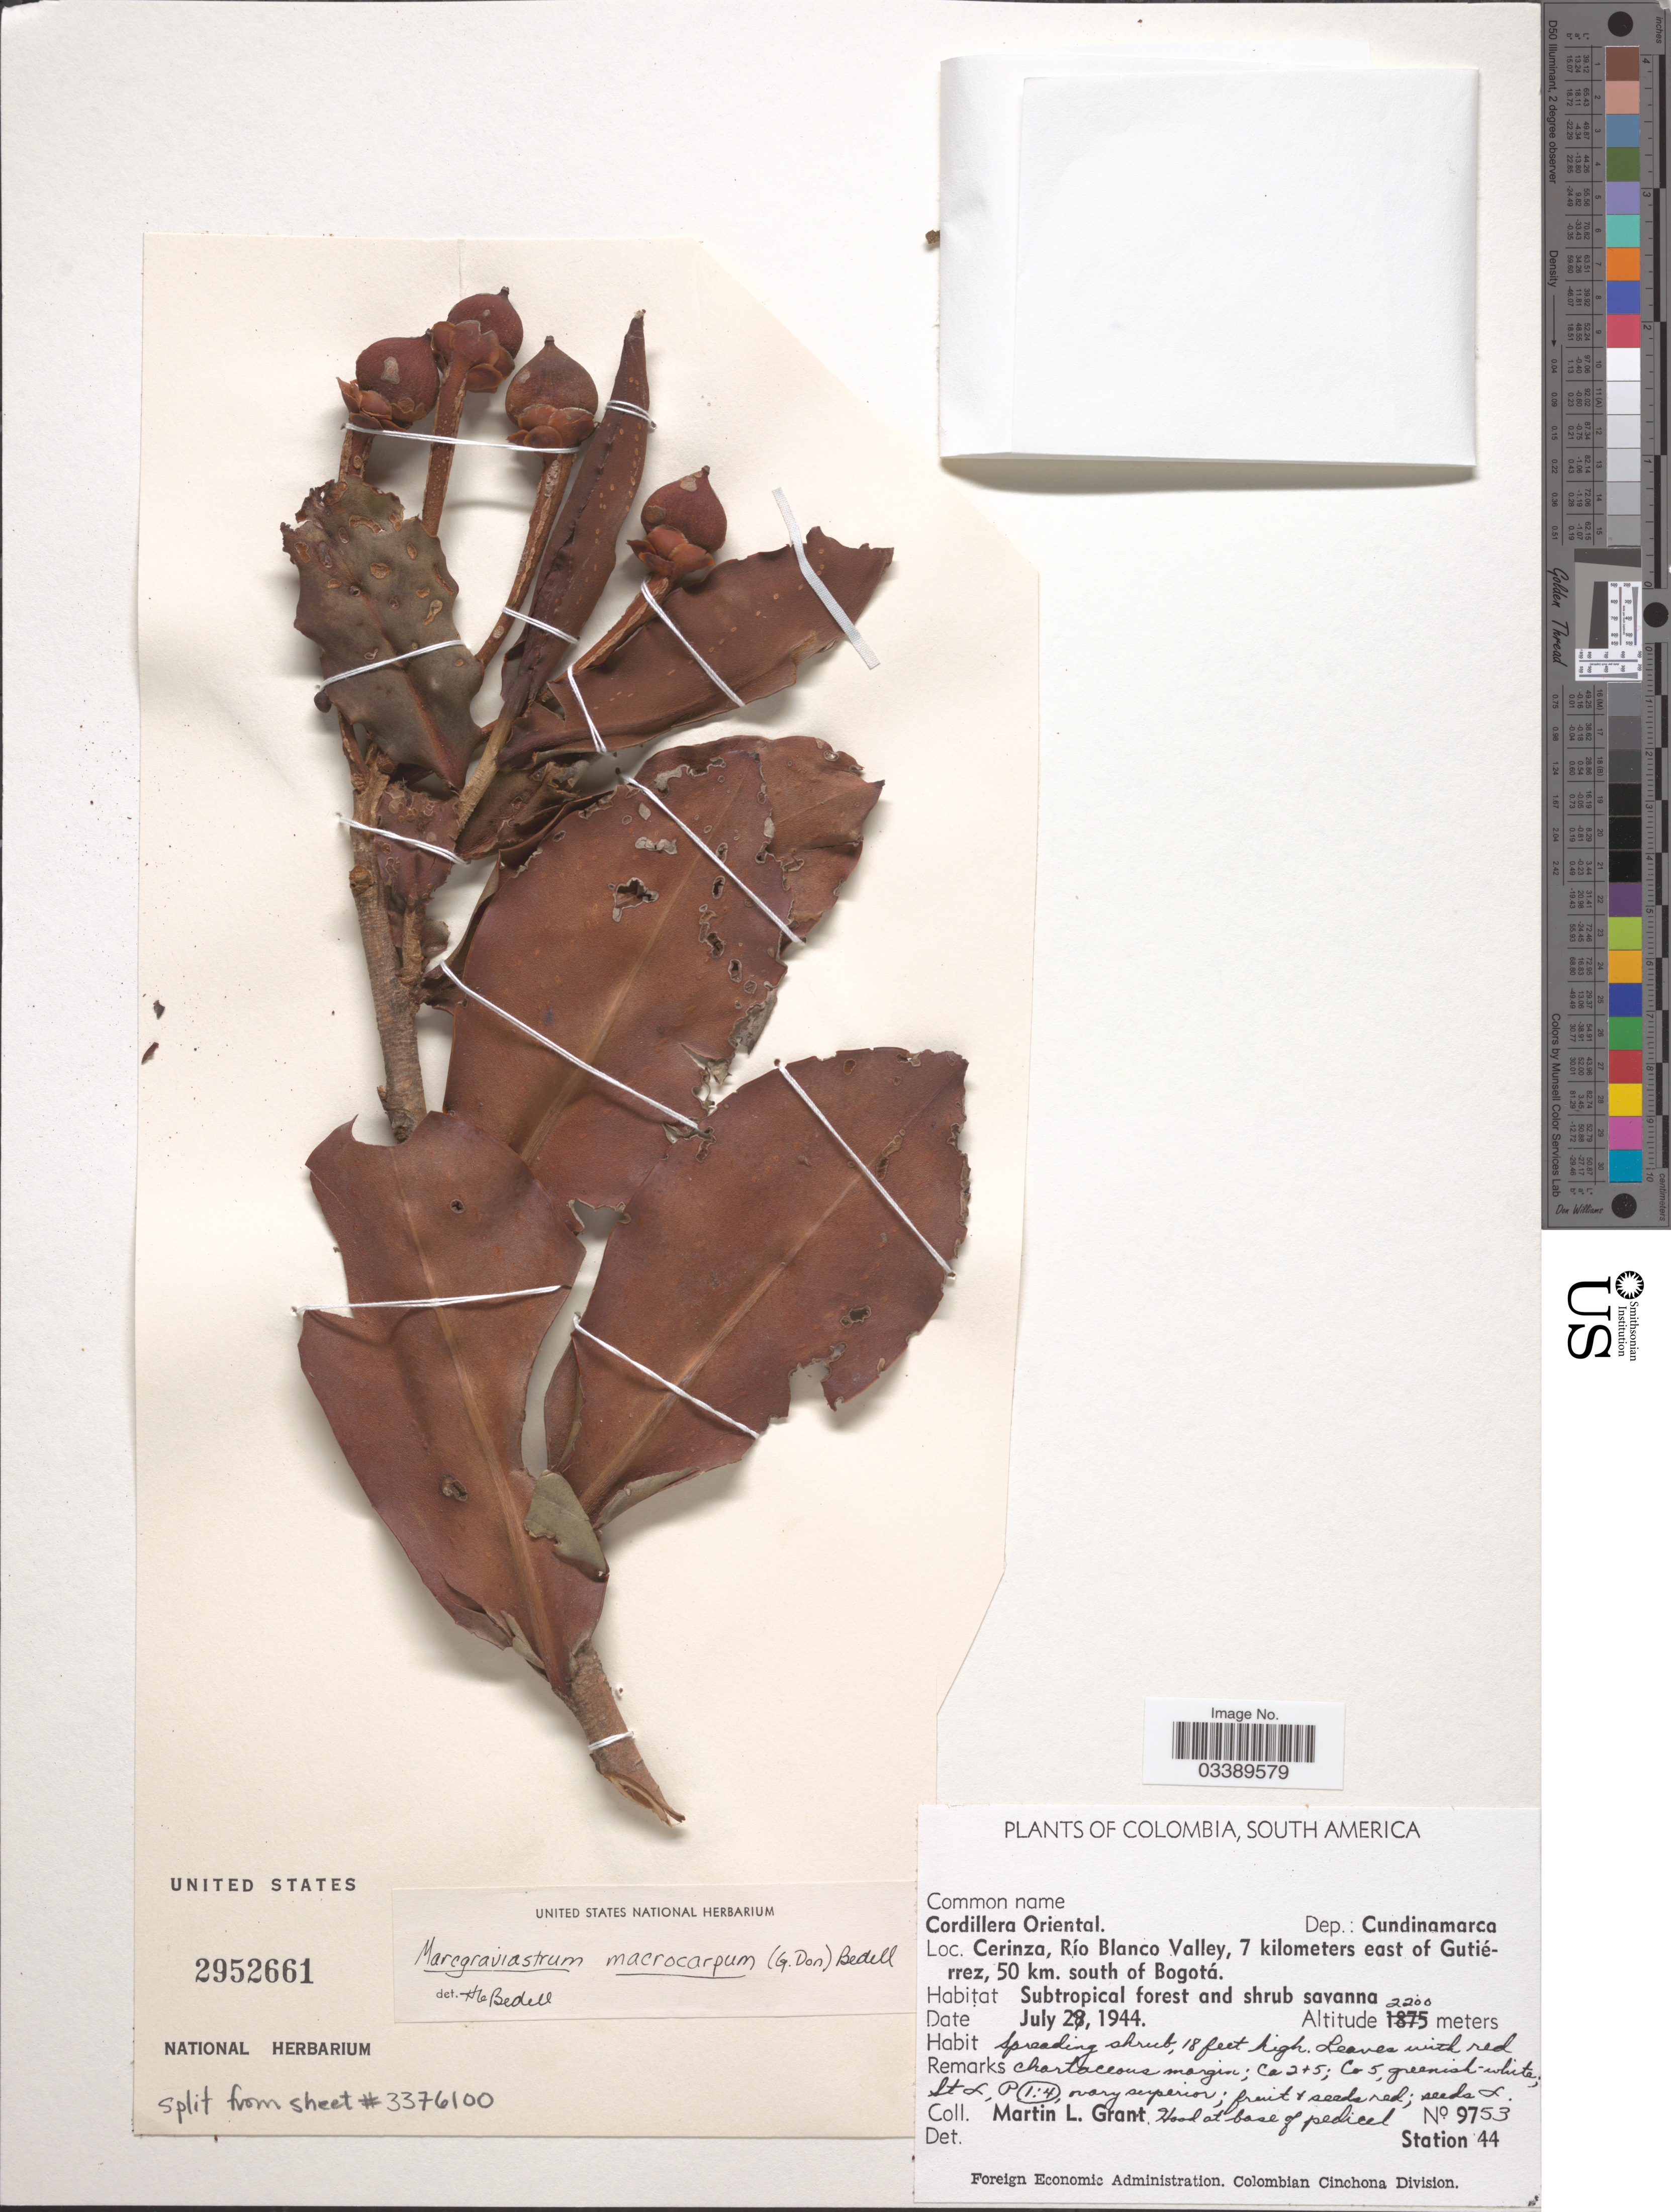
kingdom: Plantae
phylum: Tracheophyta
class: Magnoliopsida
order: Ericales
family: Marcgraviaceae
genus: Marcgraviastrum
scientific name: Marcgraviastrum macrocarpum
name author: (G. Don) Bedell ex S. Dressler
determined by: Bedell, H. G.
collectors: M. L. Grant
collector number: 9753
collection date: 1944-07-28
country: Colombia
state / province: Cundinamarca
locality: Cordillera Oriental. Dep.: Cundinamarca. Cerinza, Río Blanco Valley, 7 kilometers east of Gutiérrez, 50 km. south of Bogotá.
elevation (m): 2200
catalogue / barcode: US 2952661